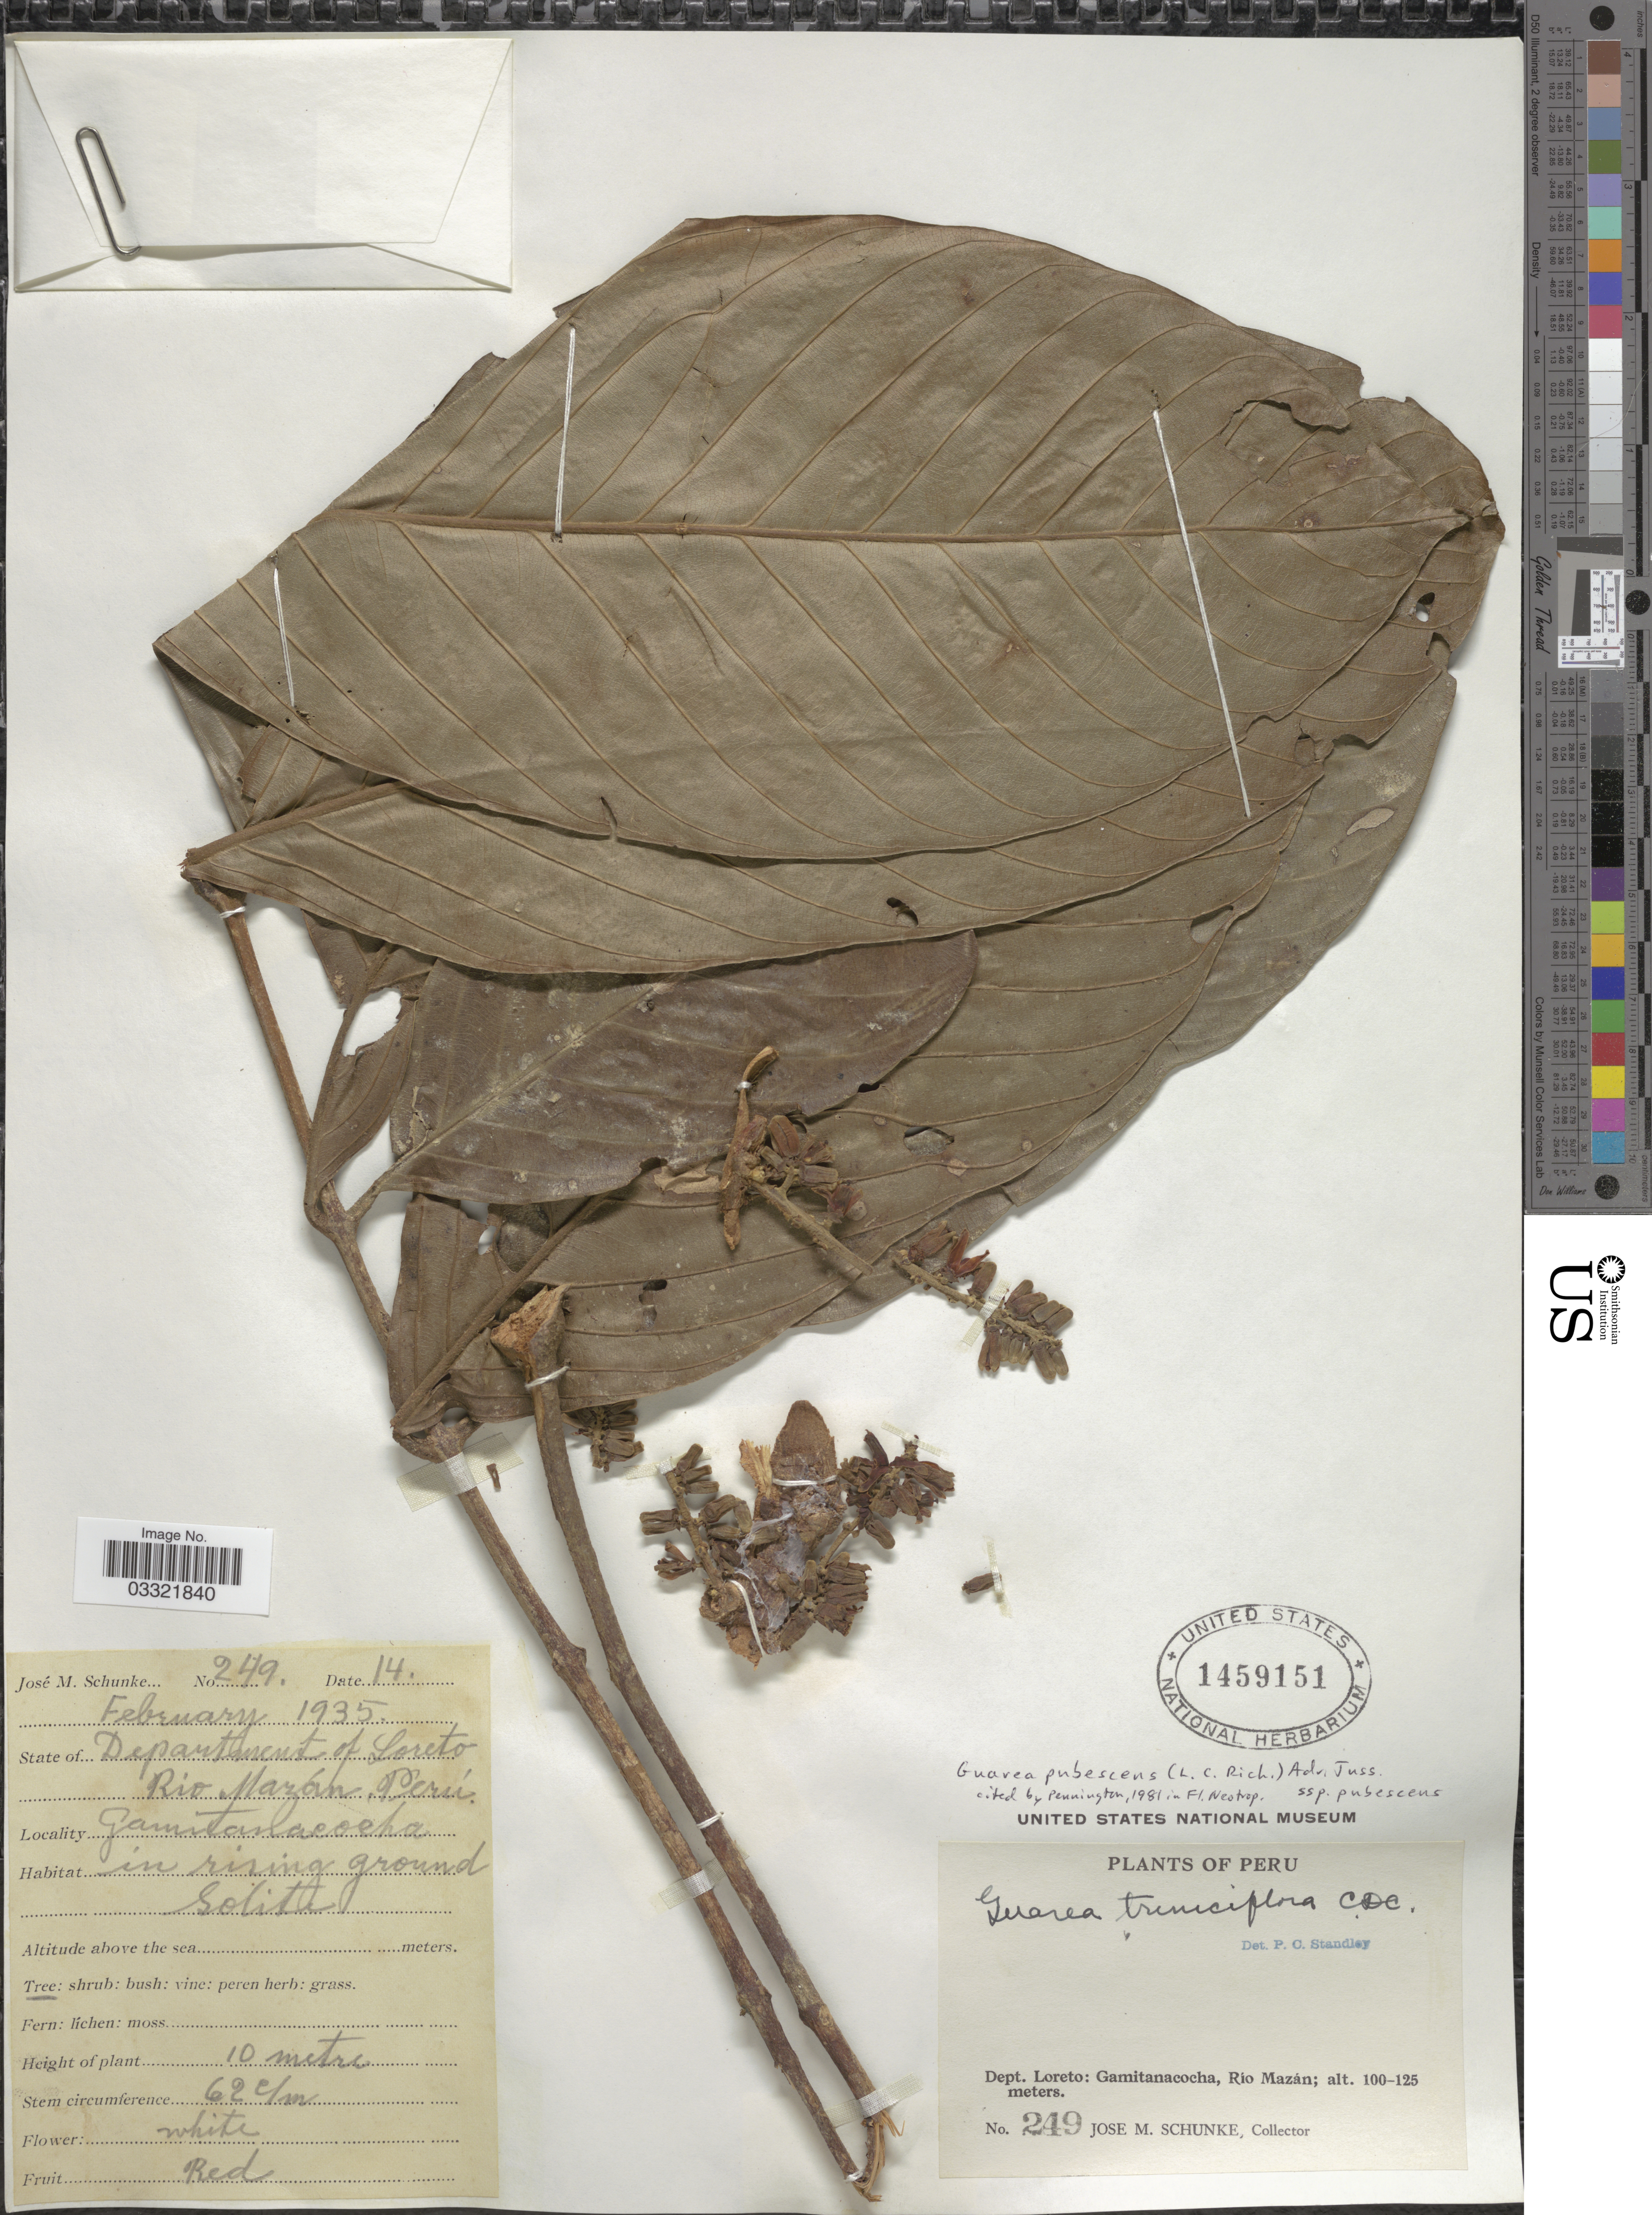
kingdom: Plantae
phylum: Tracheophyta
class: Magnoliopsida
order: Sapindales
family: Meliaceae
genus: Guarea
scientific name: Guarea pubescens subsp. pubescens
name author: (Rich.) A. Juss.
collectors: J. M. Schunke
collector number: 249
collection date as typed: Transcribed d/m/y: //14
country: Peru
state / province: Loreto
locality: Department of Loreto, Rio Mazán. Gamitanacocha.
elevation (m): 100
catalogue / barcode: US 1459151